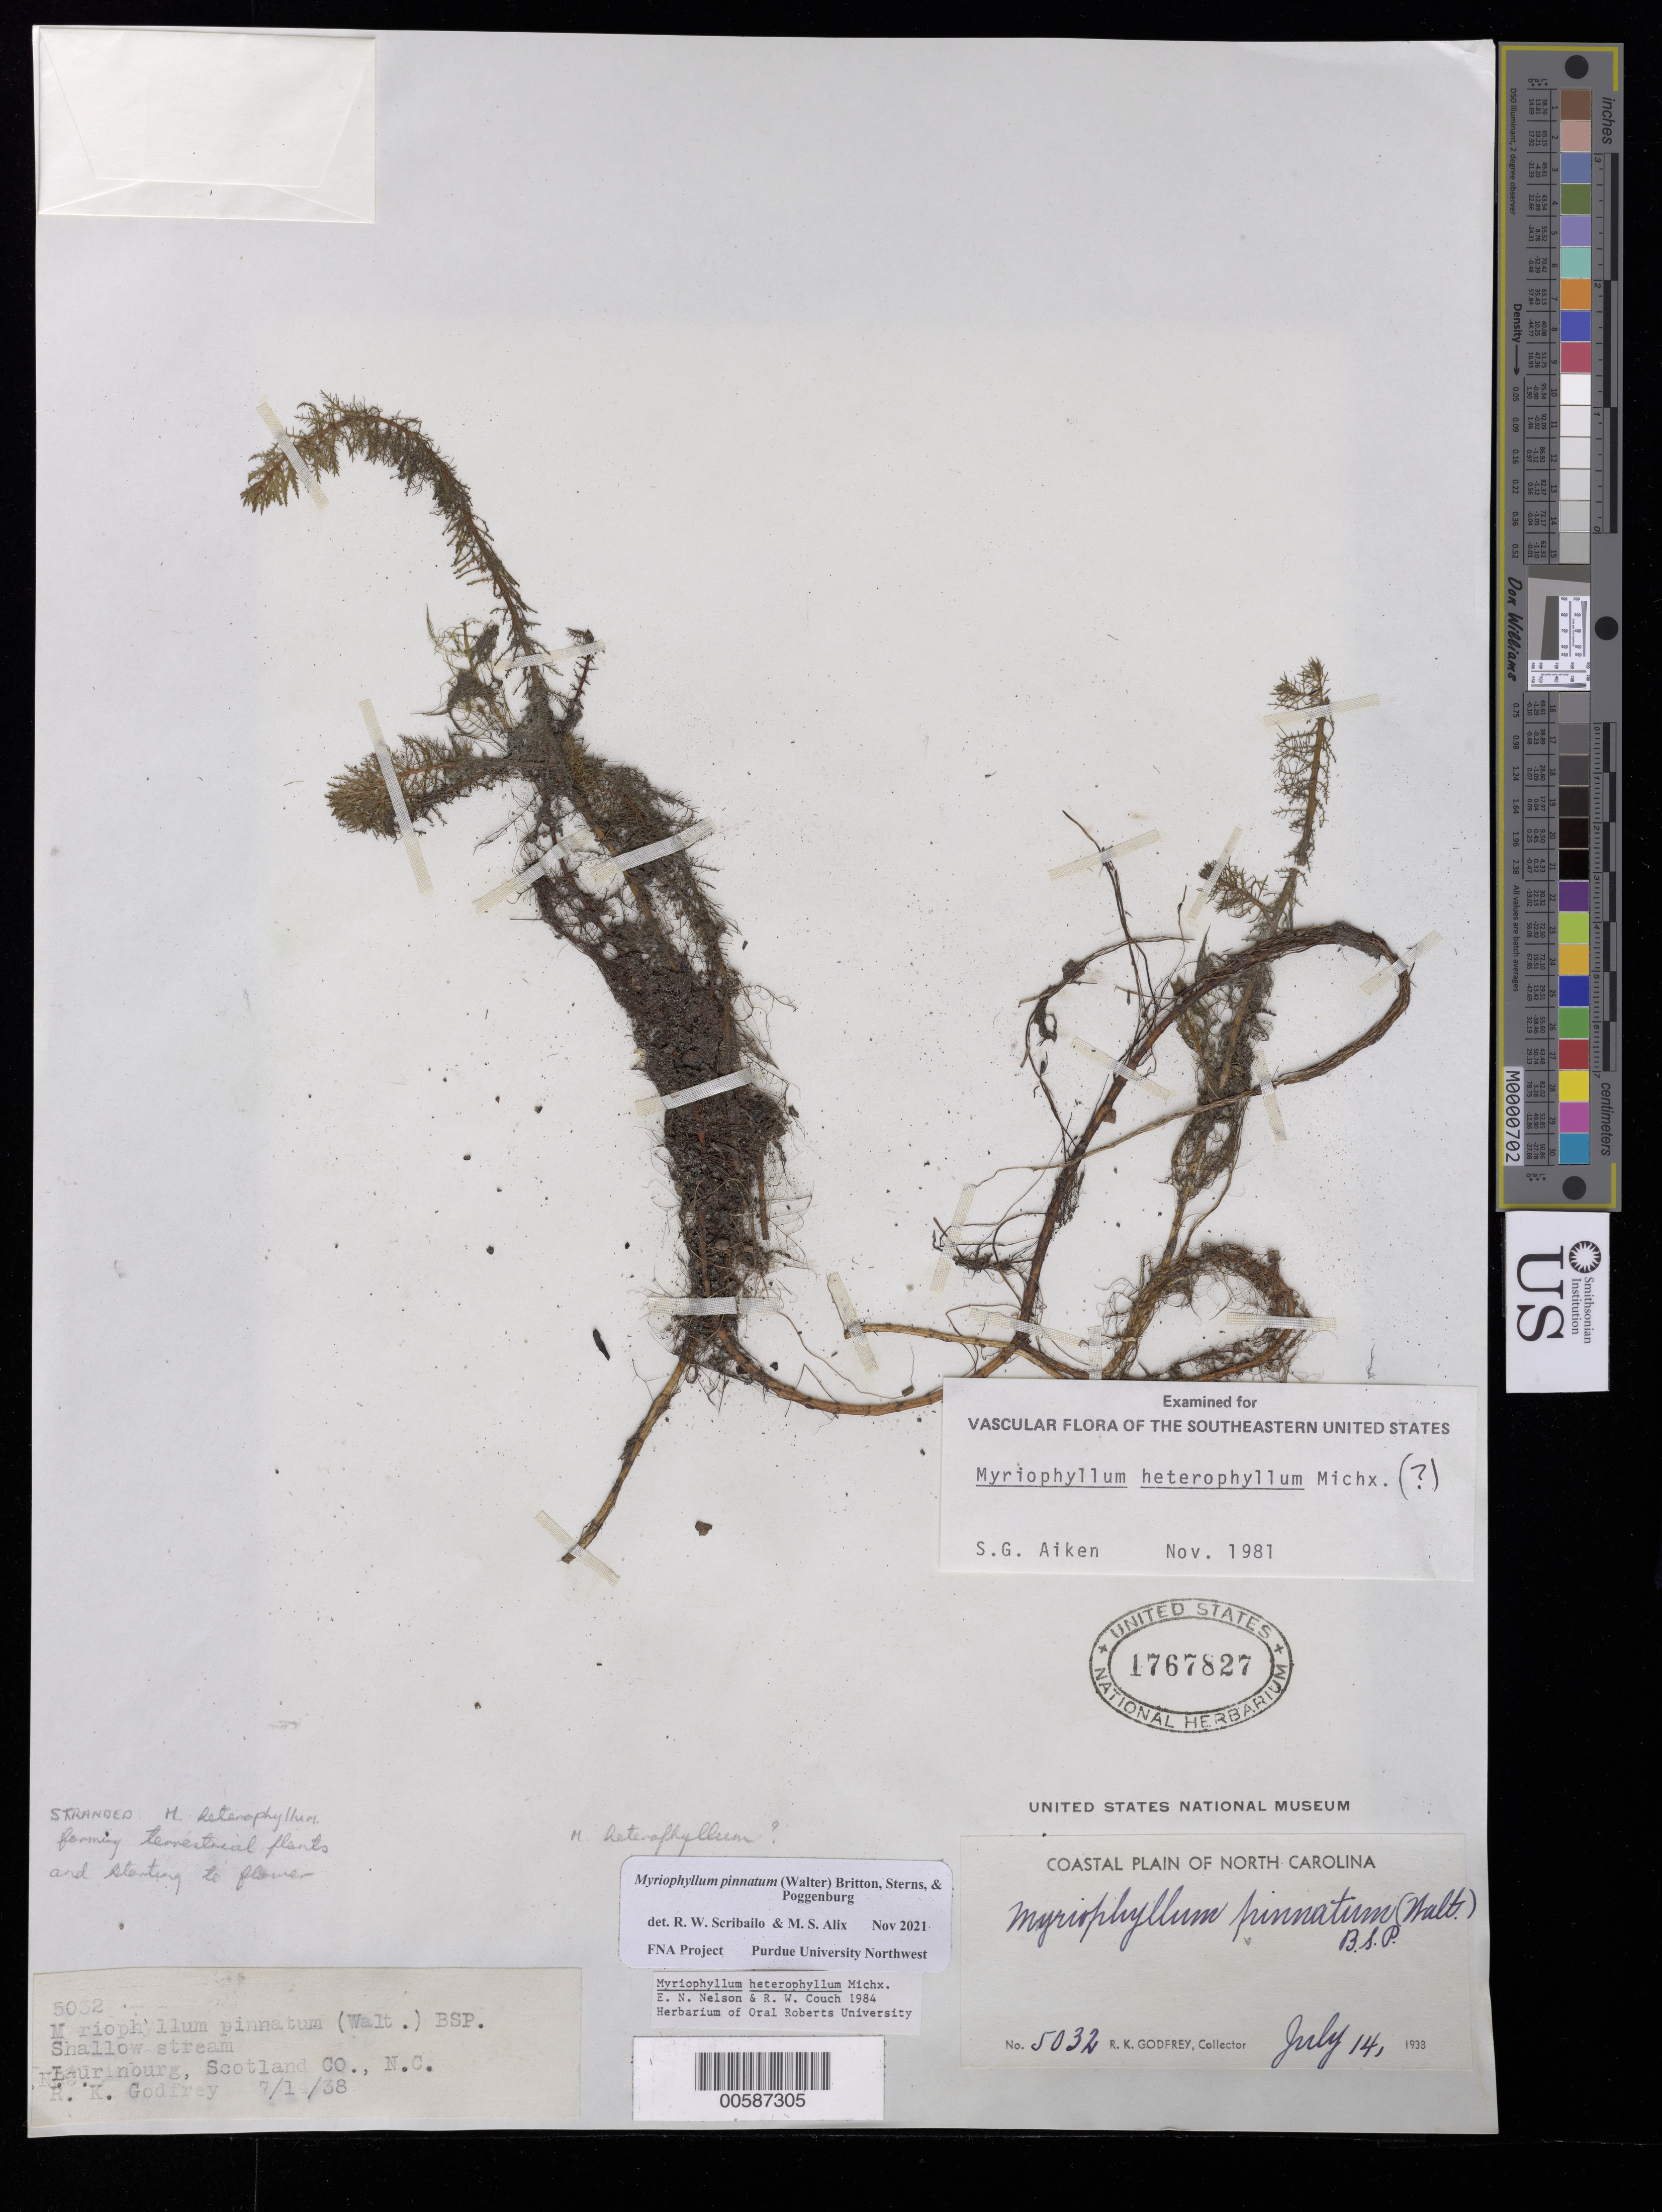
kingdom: Plantae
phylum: Tracheophyta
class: Magnoliopsida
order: Saxifragales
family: Haloragaceae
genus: Myriophyllum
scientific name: Myriophyllum heterophyllum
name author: Michx.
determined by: Scribailo, R. W.; Alix, M. S.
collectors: R. K. Godfrey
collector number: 5032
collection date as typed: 14 Jul 1938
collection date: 1938-07-14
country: United States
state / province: North Carolina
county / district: Scotland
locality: Laurinburg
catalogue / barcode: US 1767827